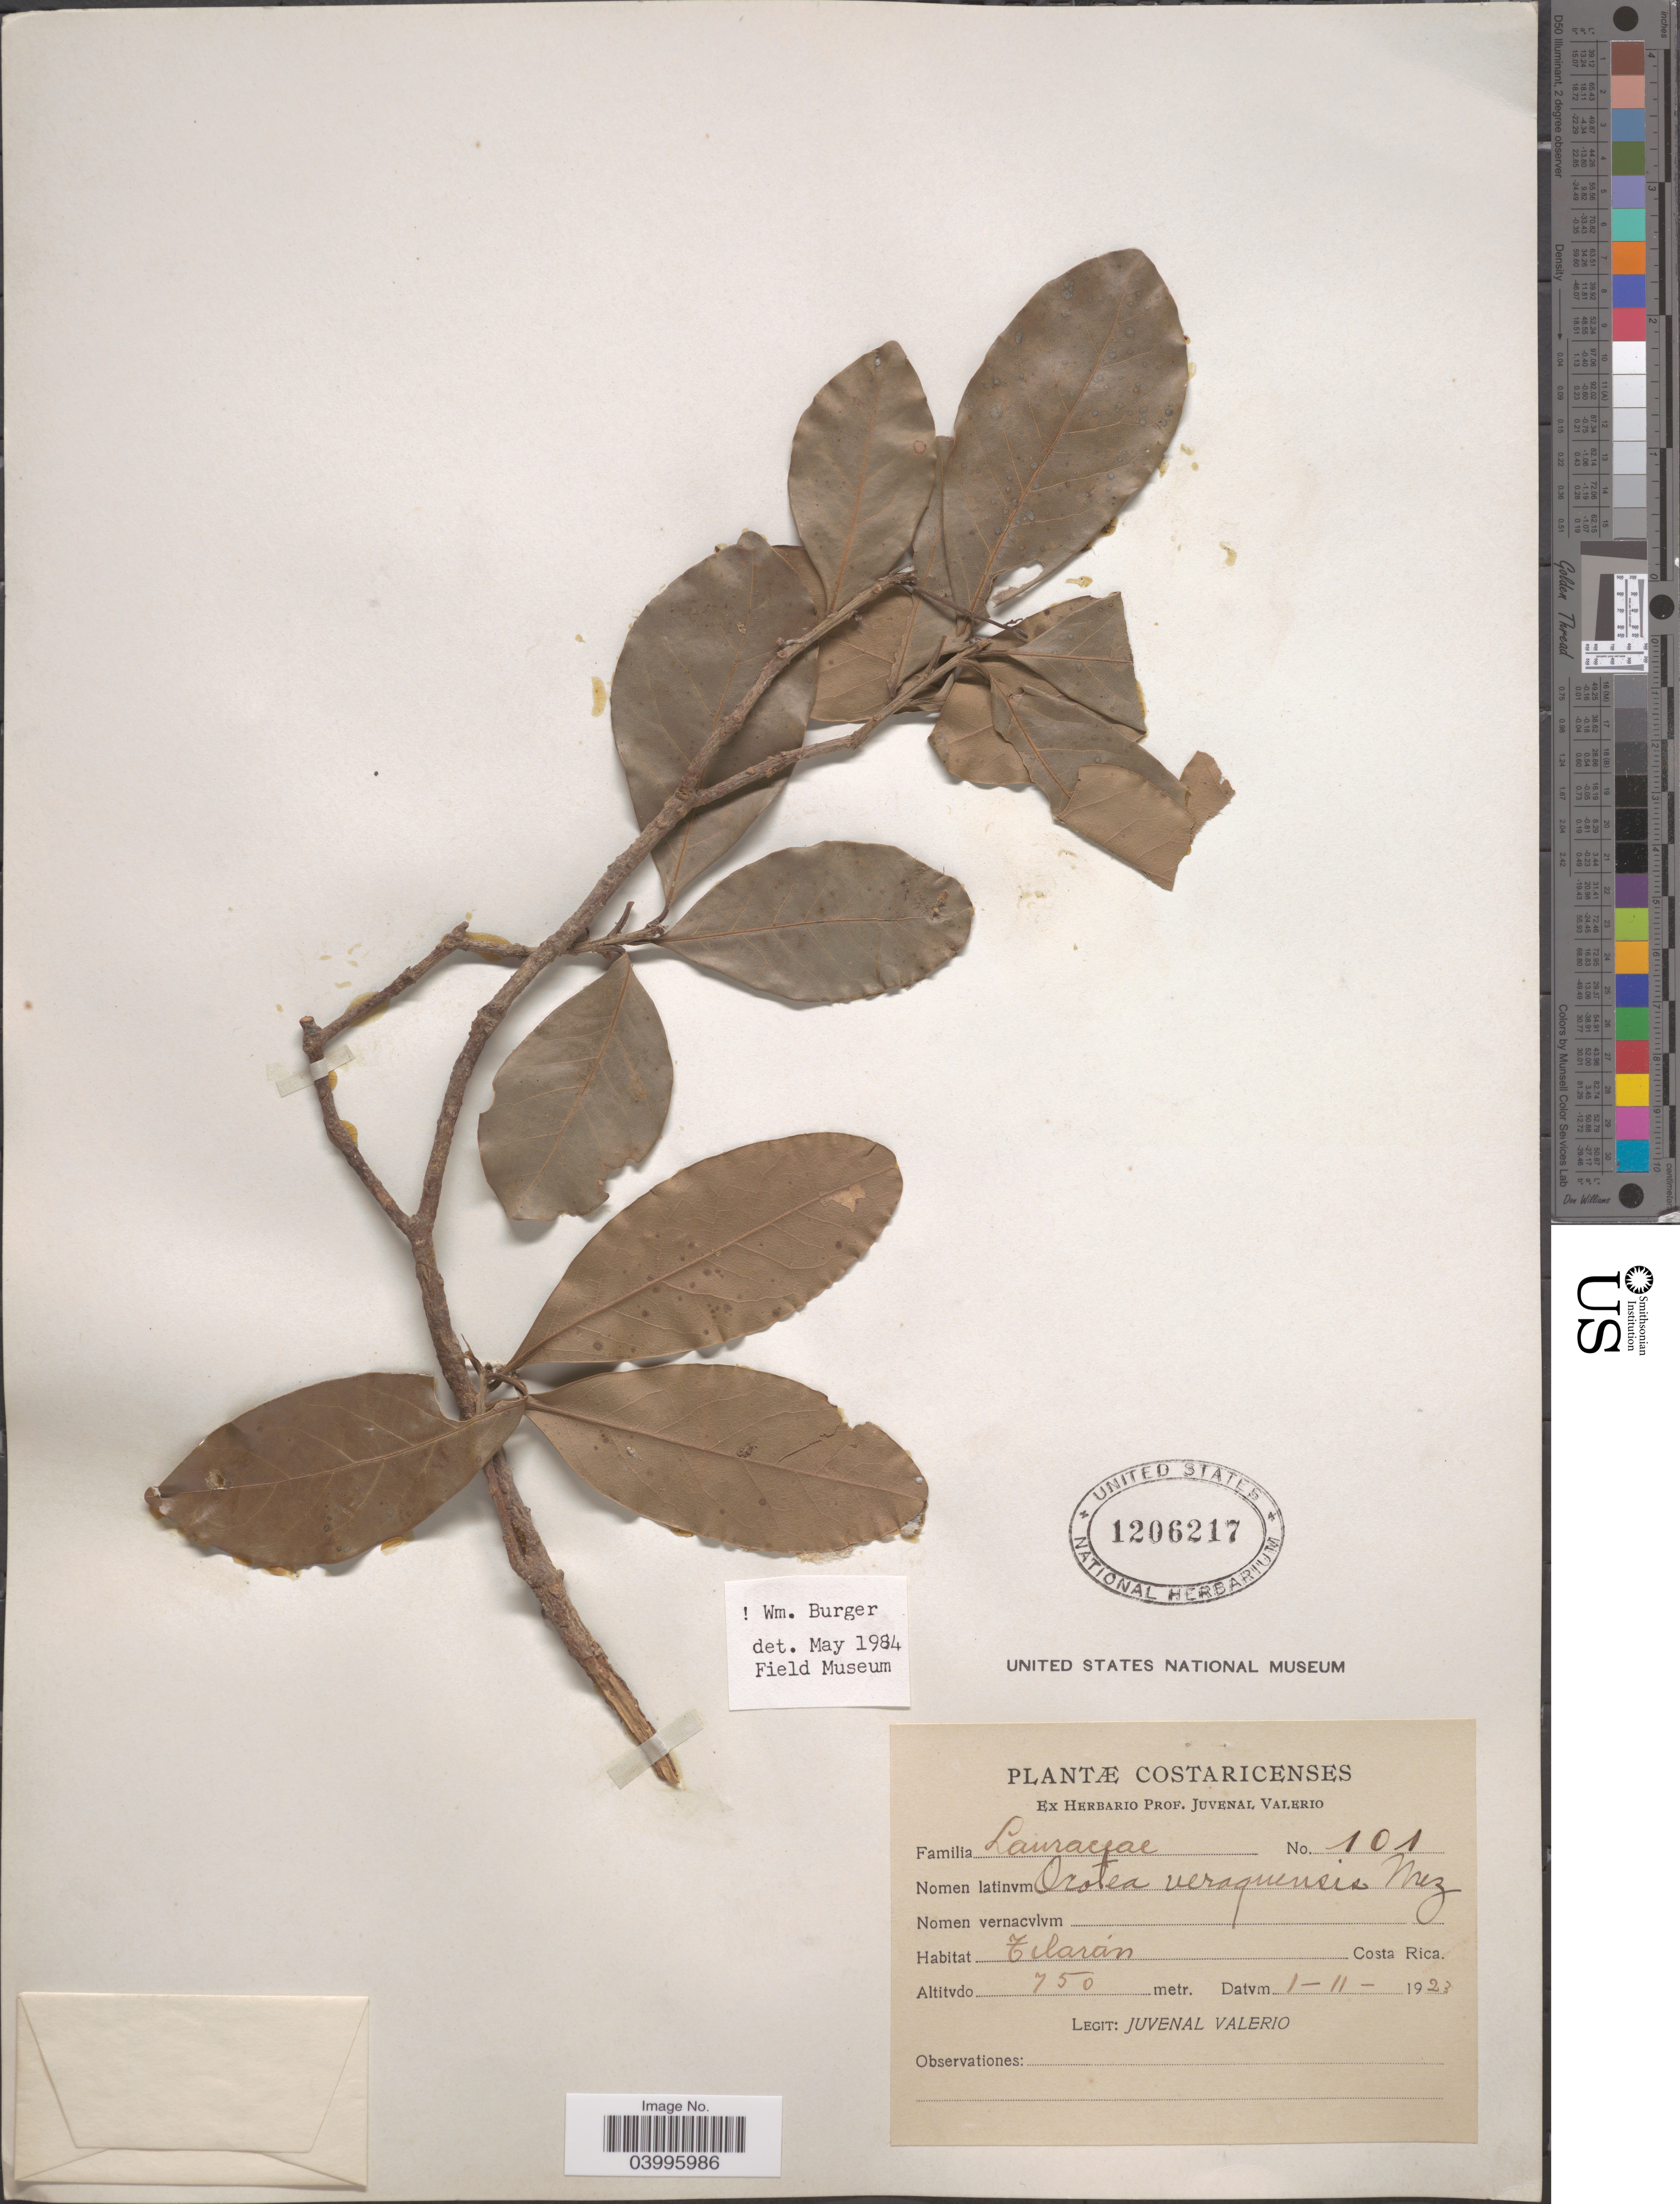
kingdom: Plantae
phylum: Tracheophyta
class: Magnoliopsida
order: Laurales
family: Lauraceae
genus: Ocotea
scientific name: Ocotea veraguensis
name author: (Meisn.) Mez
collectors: J. Valerio R.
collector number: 101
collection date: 1923-11-01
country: Costa Rica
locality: Tilarán.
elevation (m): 750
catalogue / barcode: US 1206217